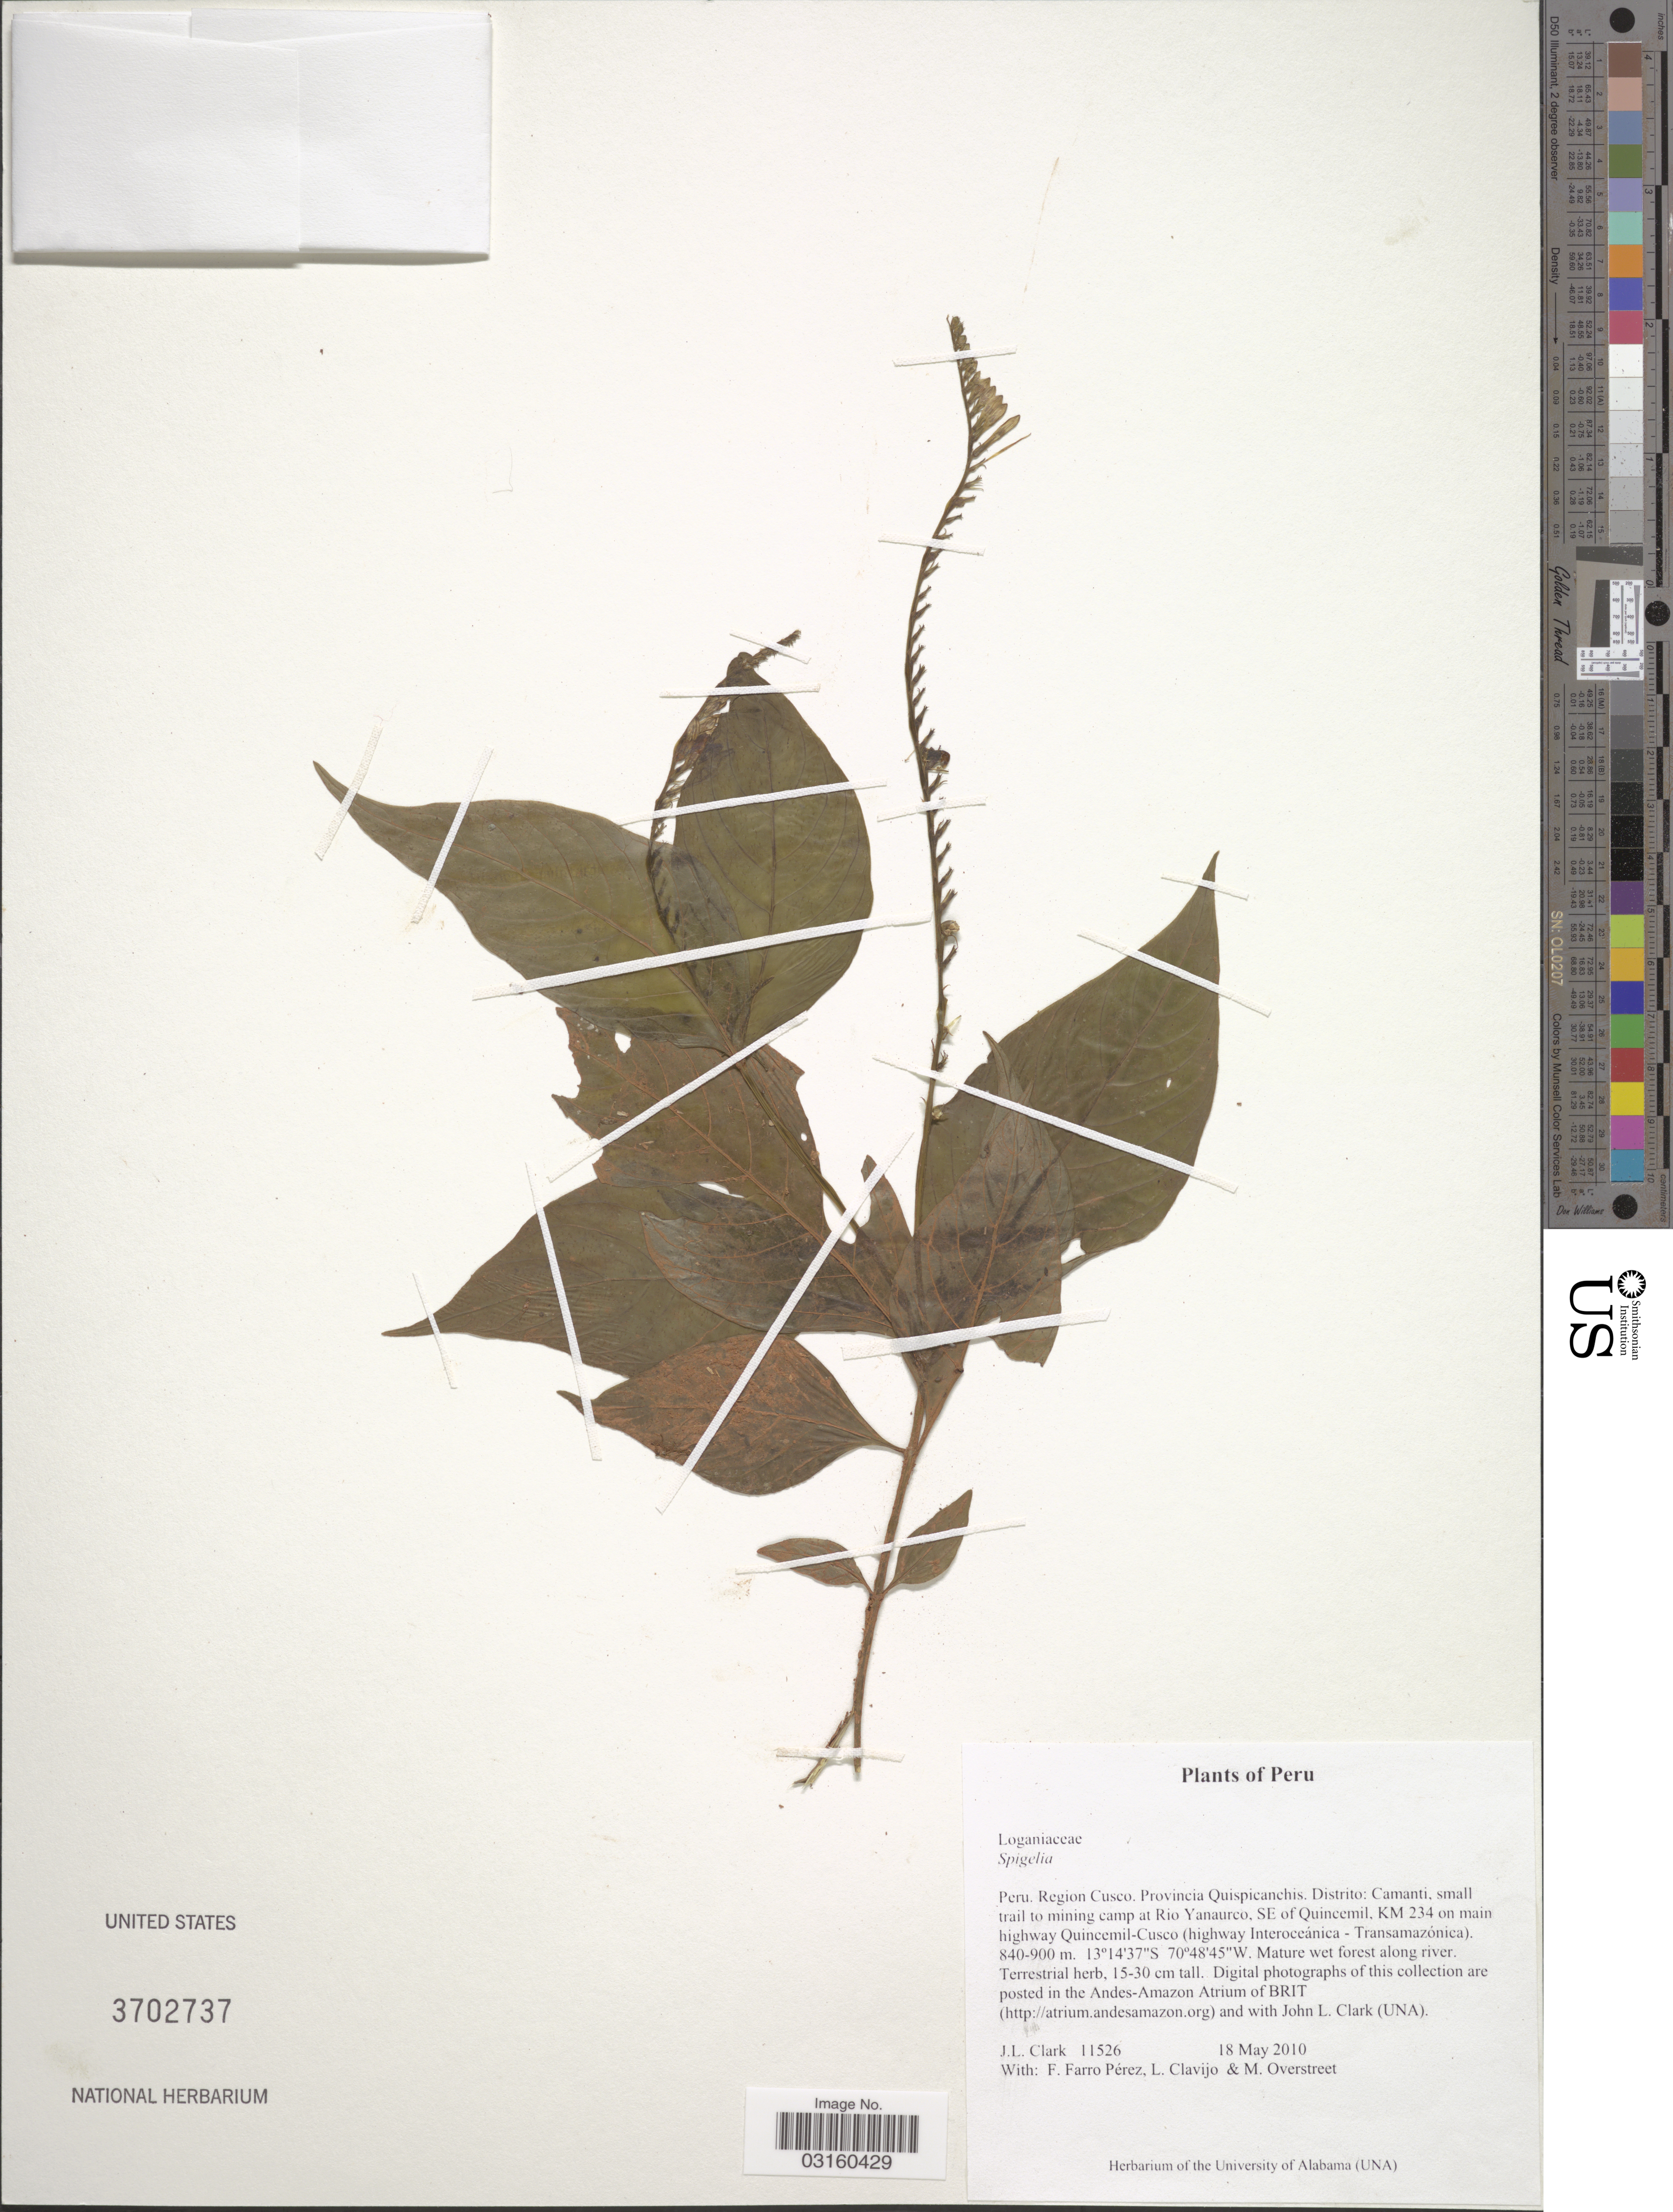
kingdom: Plantae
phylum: Tracheophyta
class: Magnoliopsida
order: Gentianales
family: Loganiaceae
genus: Spigelia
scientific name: Spigelia sp.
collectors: J. L. Clark, F. Farro Pérez, L. Clavijo & M. Overstreet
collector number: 11526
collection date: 2010-05-18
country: Peru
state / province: Cusco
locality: Region Cusco. Provincia Quispicanchis. Distrito: Camanti, small trail to mining camp at Rio Yanaurco. SE of Quincemil. KM 234 on main highway Quincemil-Cusco (highway Interoceánica - Transamazónica).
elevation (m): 840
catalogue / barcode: US 3702737